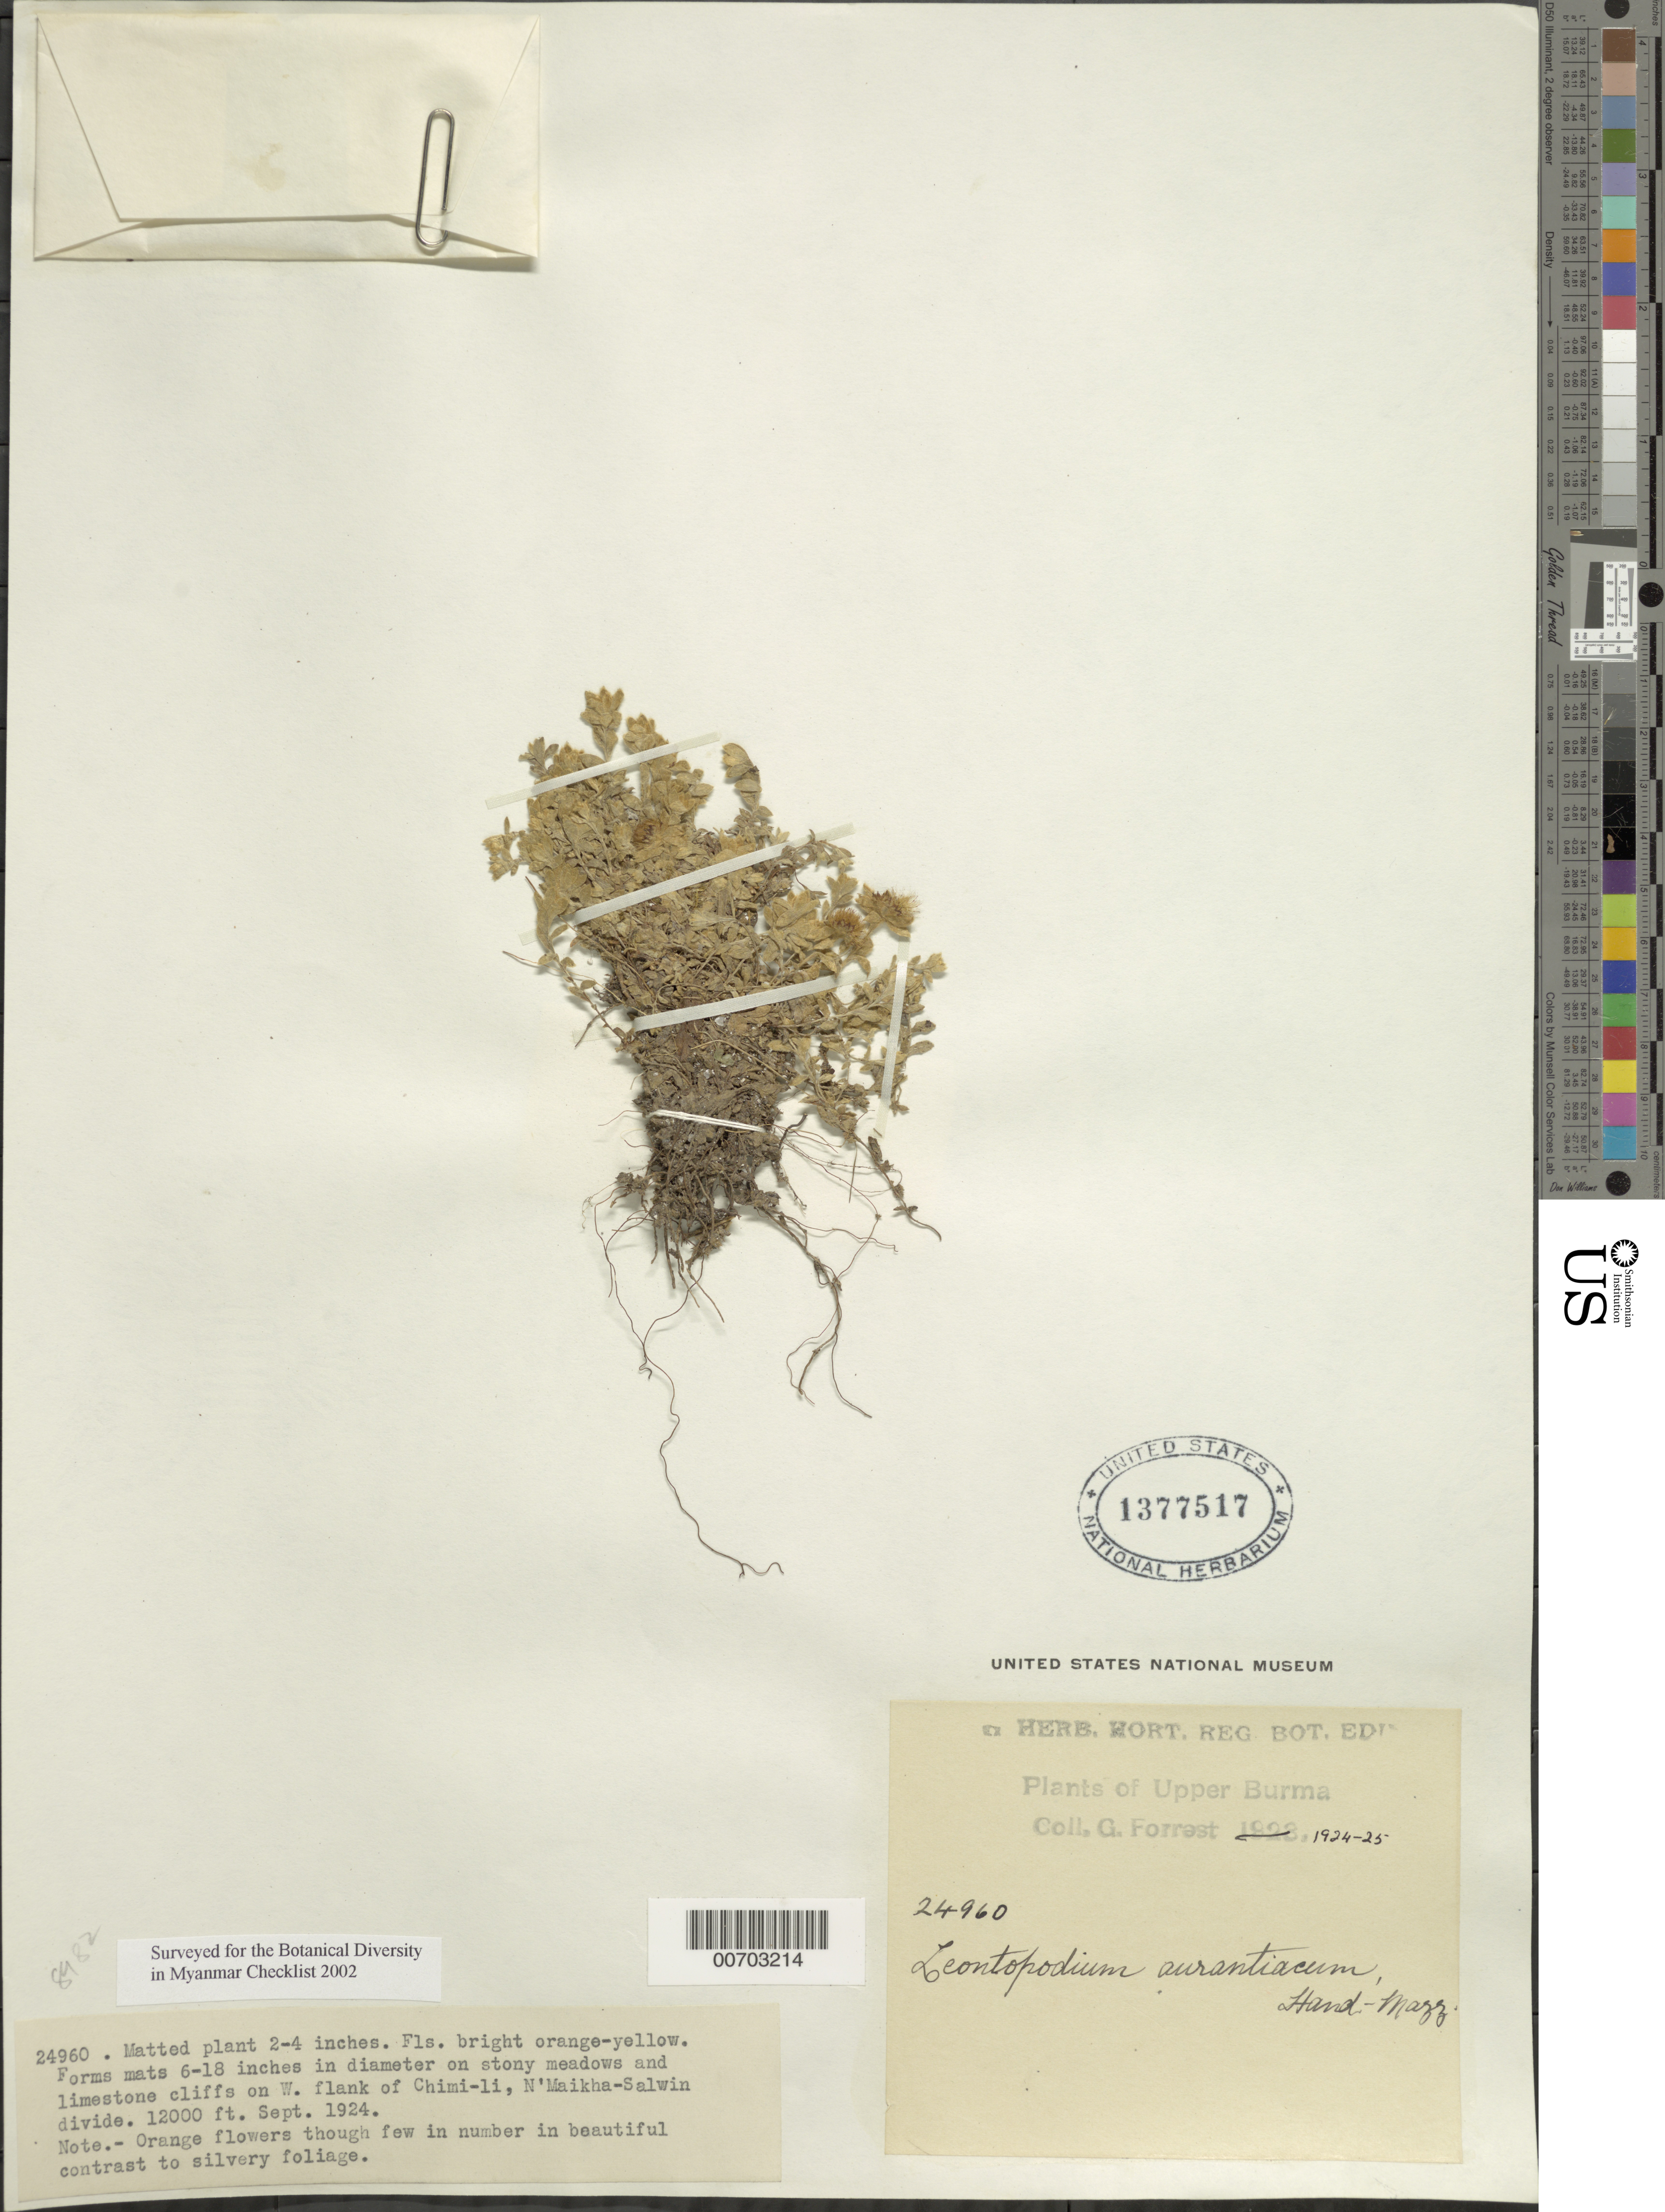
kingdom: Plantae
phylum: Tracheophyta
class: Magnoliopsida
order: Asterales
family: Asteraceae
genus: Leontopodium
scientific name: Leontopodium aurantiacum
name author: Hand.-Mazz.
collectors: G. Forrest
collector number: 24960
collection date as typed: Sep 1924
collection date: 1924-09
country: Myanmar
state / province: Kachin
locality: N'Maikha-Salwin Divide, Chimi-li, W flank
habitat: Stony meadows and limestone cliffs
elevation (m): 3658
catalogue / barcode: US 1377517